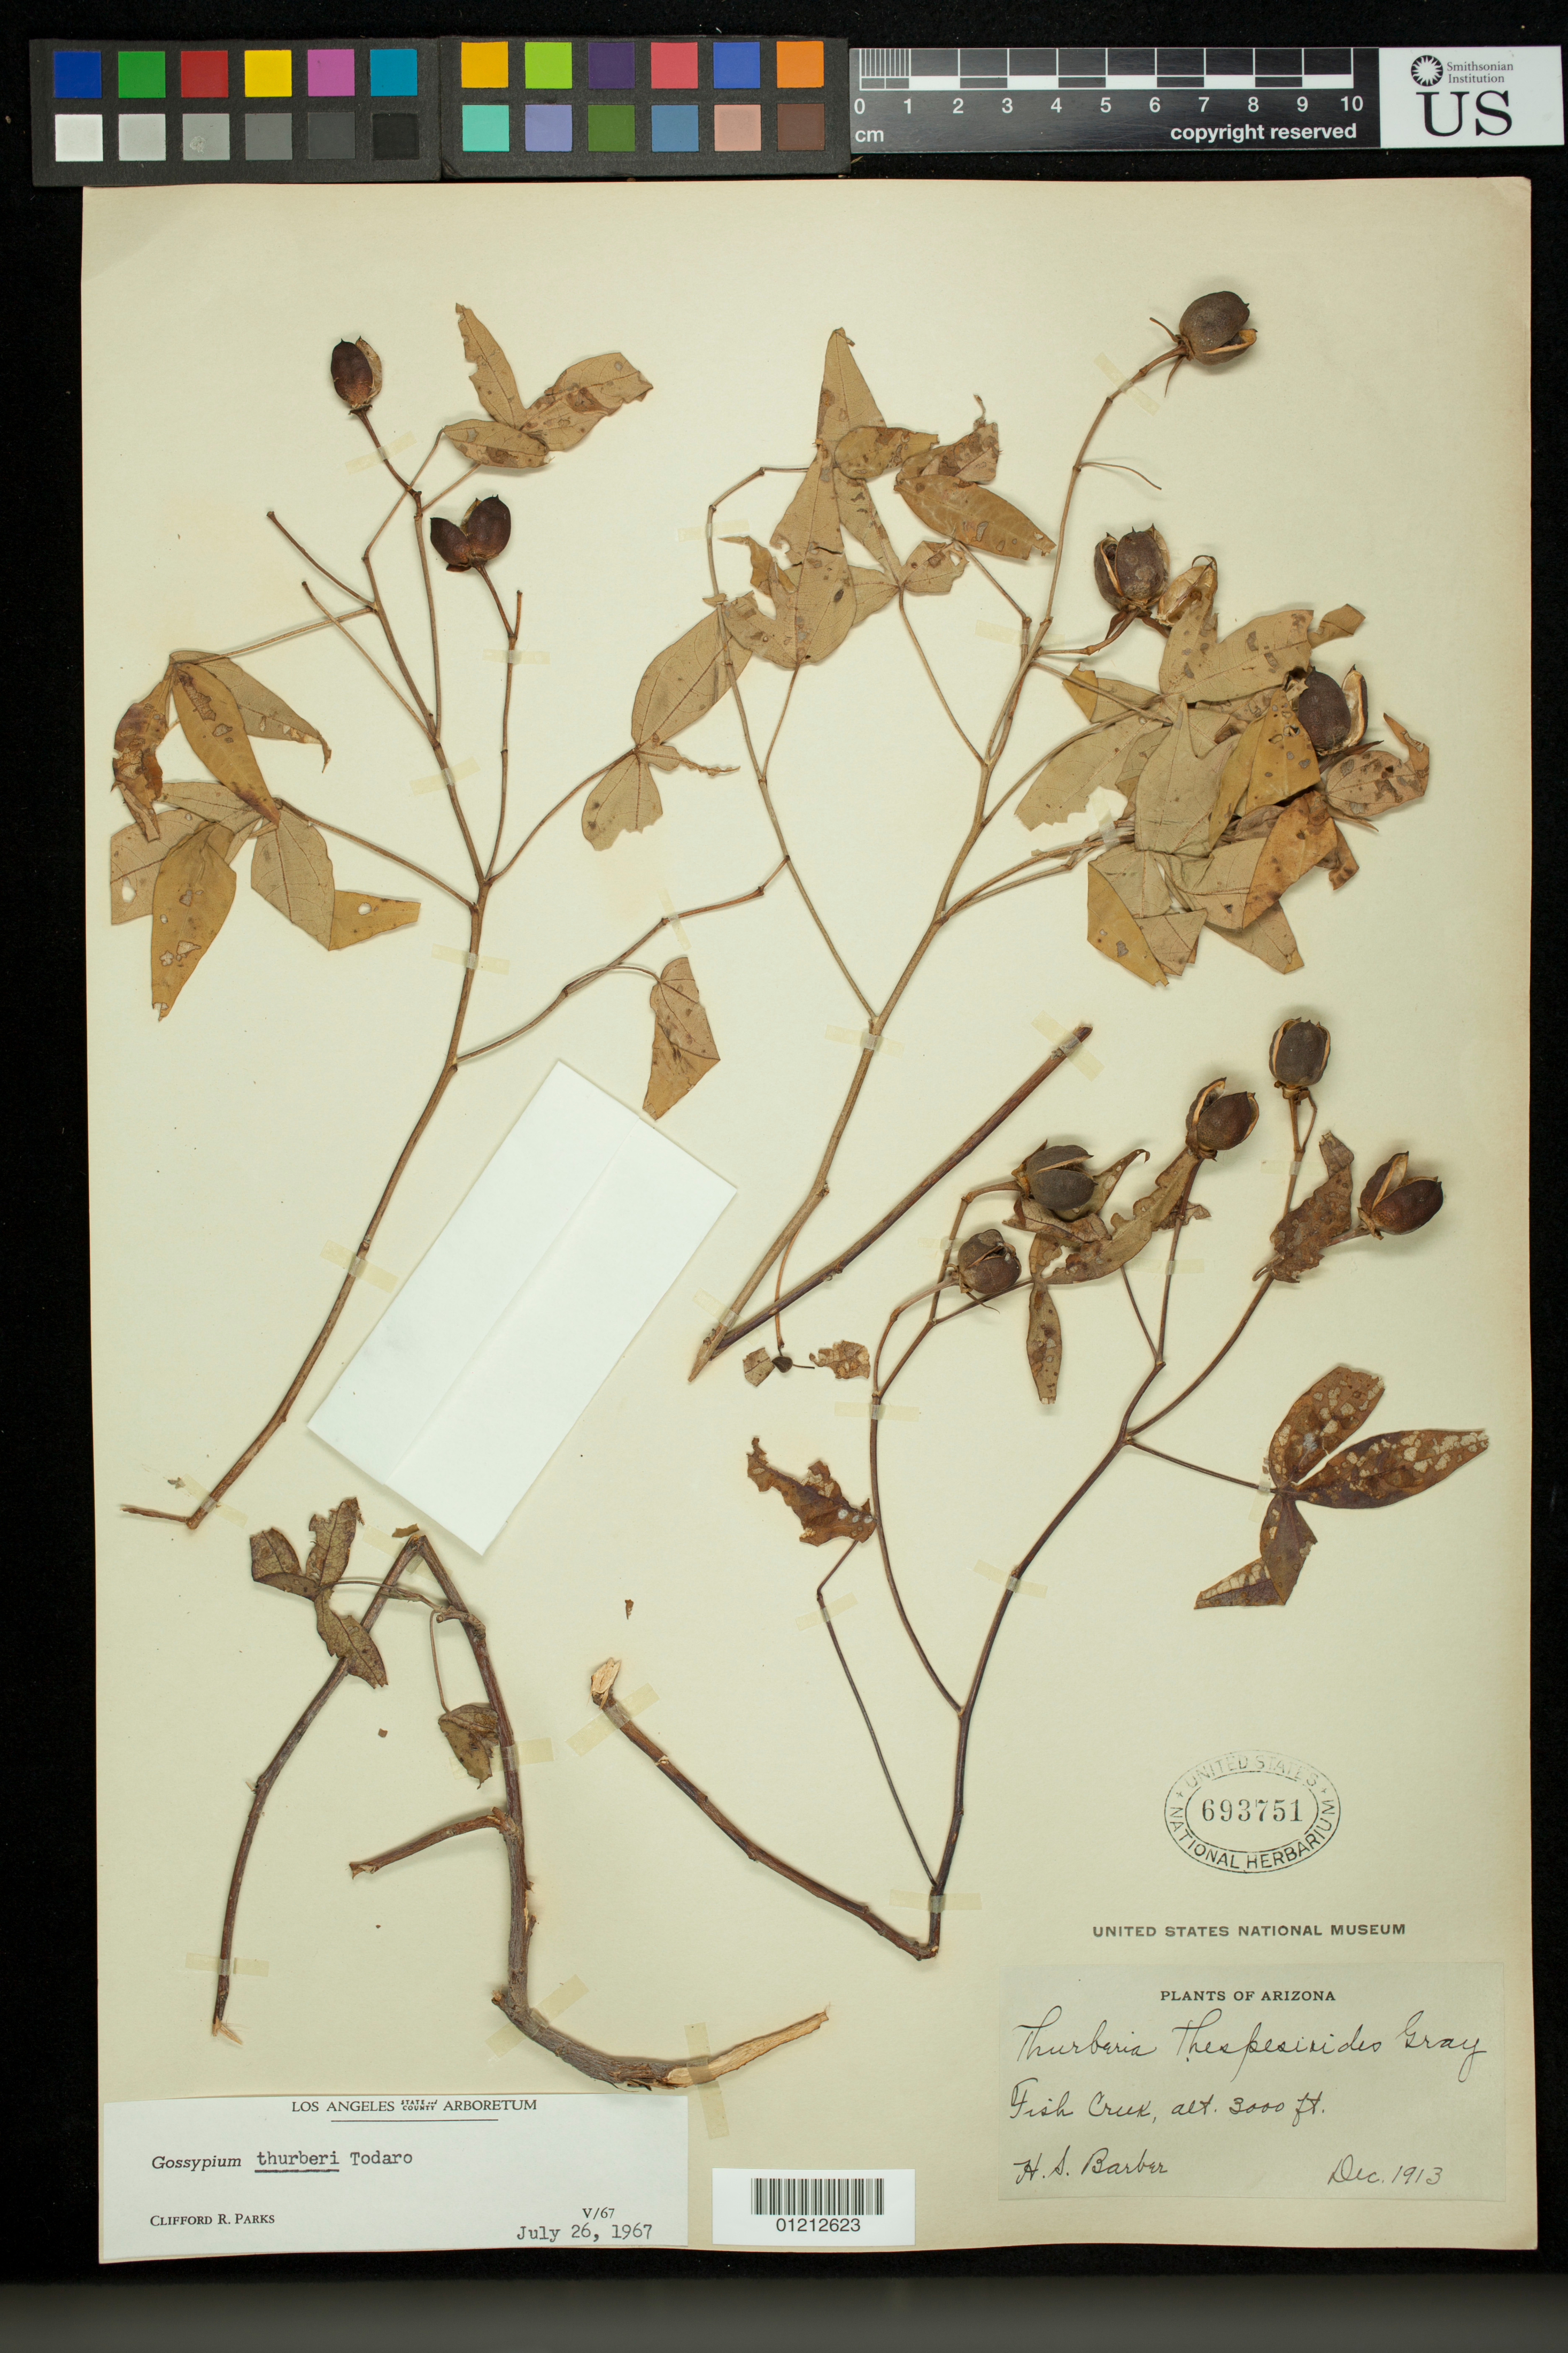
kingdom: Plantae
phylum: Tracheophyta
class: Magnoliopsida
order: Malvales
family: Malvaceae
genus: Gossypium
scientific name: Gossypium thurberi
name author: Tod.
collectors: H. Barber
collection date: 1913-12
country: United States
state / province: Arizona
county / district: Maricopa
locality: Fish Creek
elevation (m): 914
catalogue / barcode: US 693751